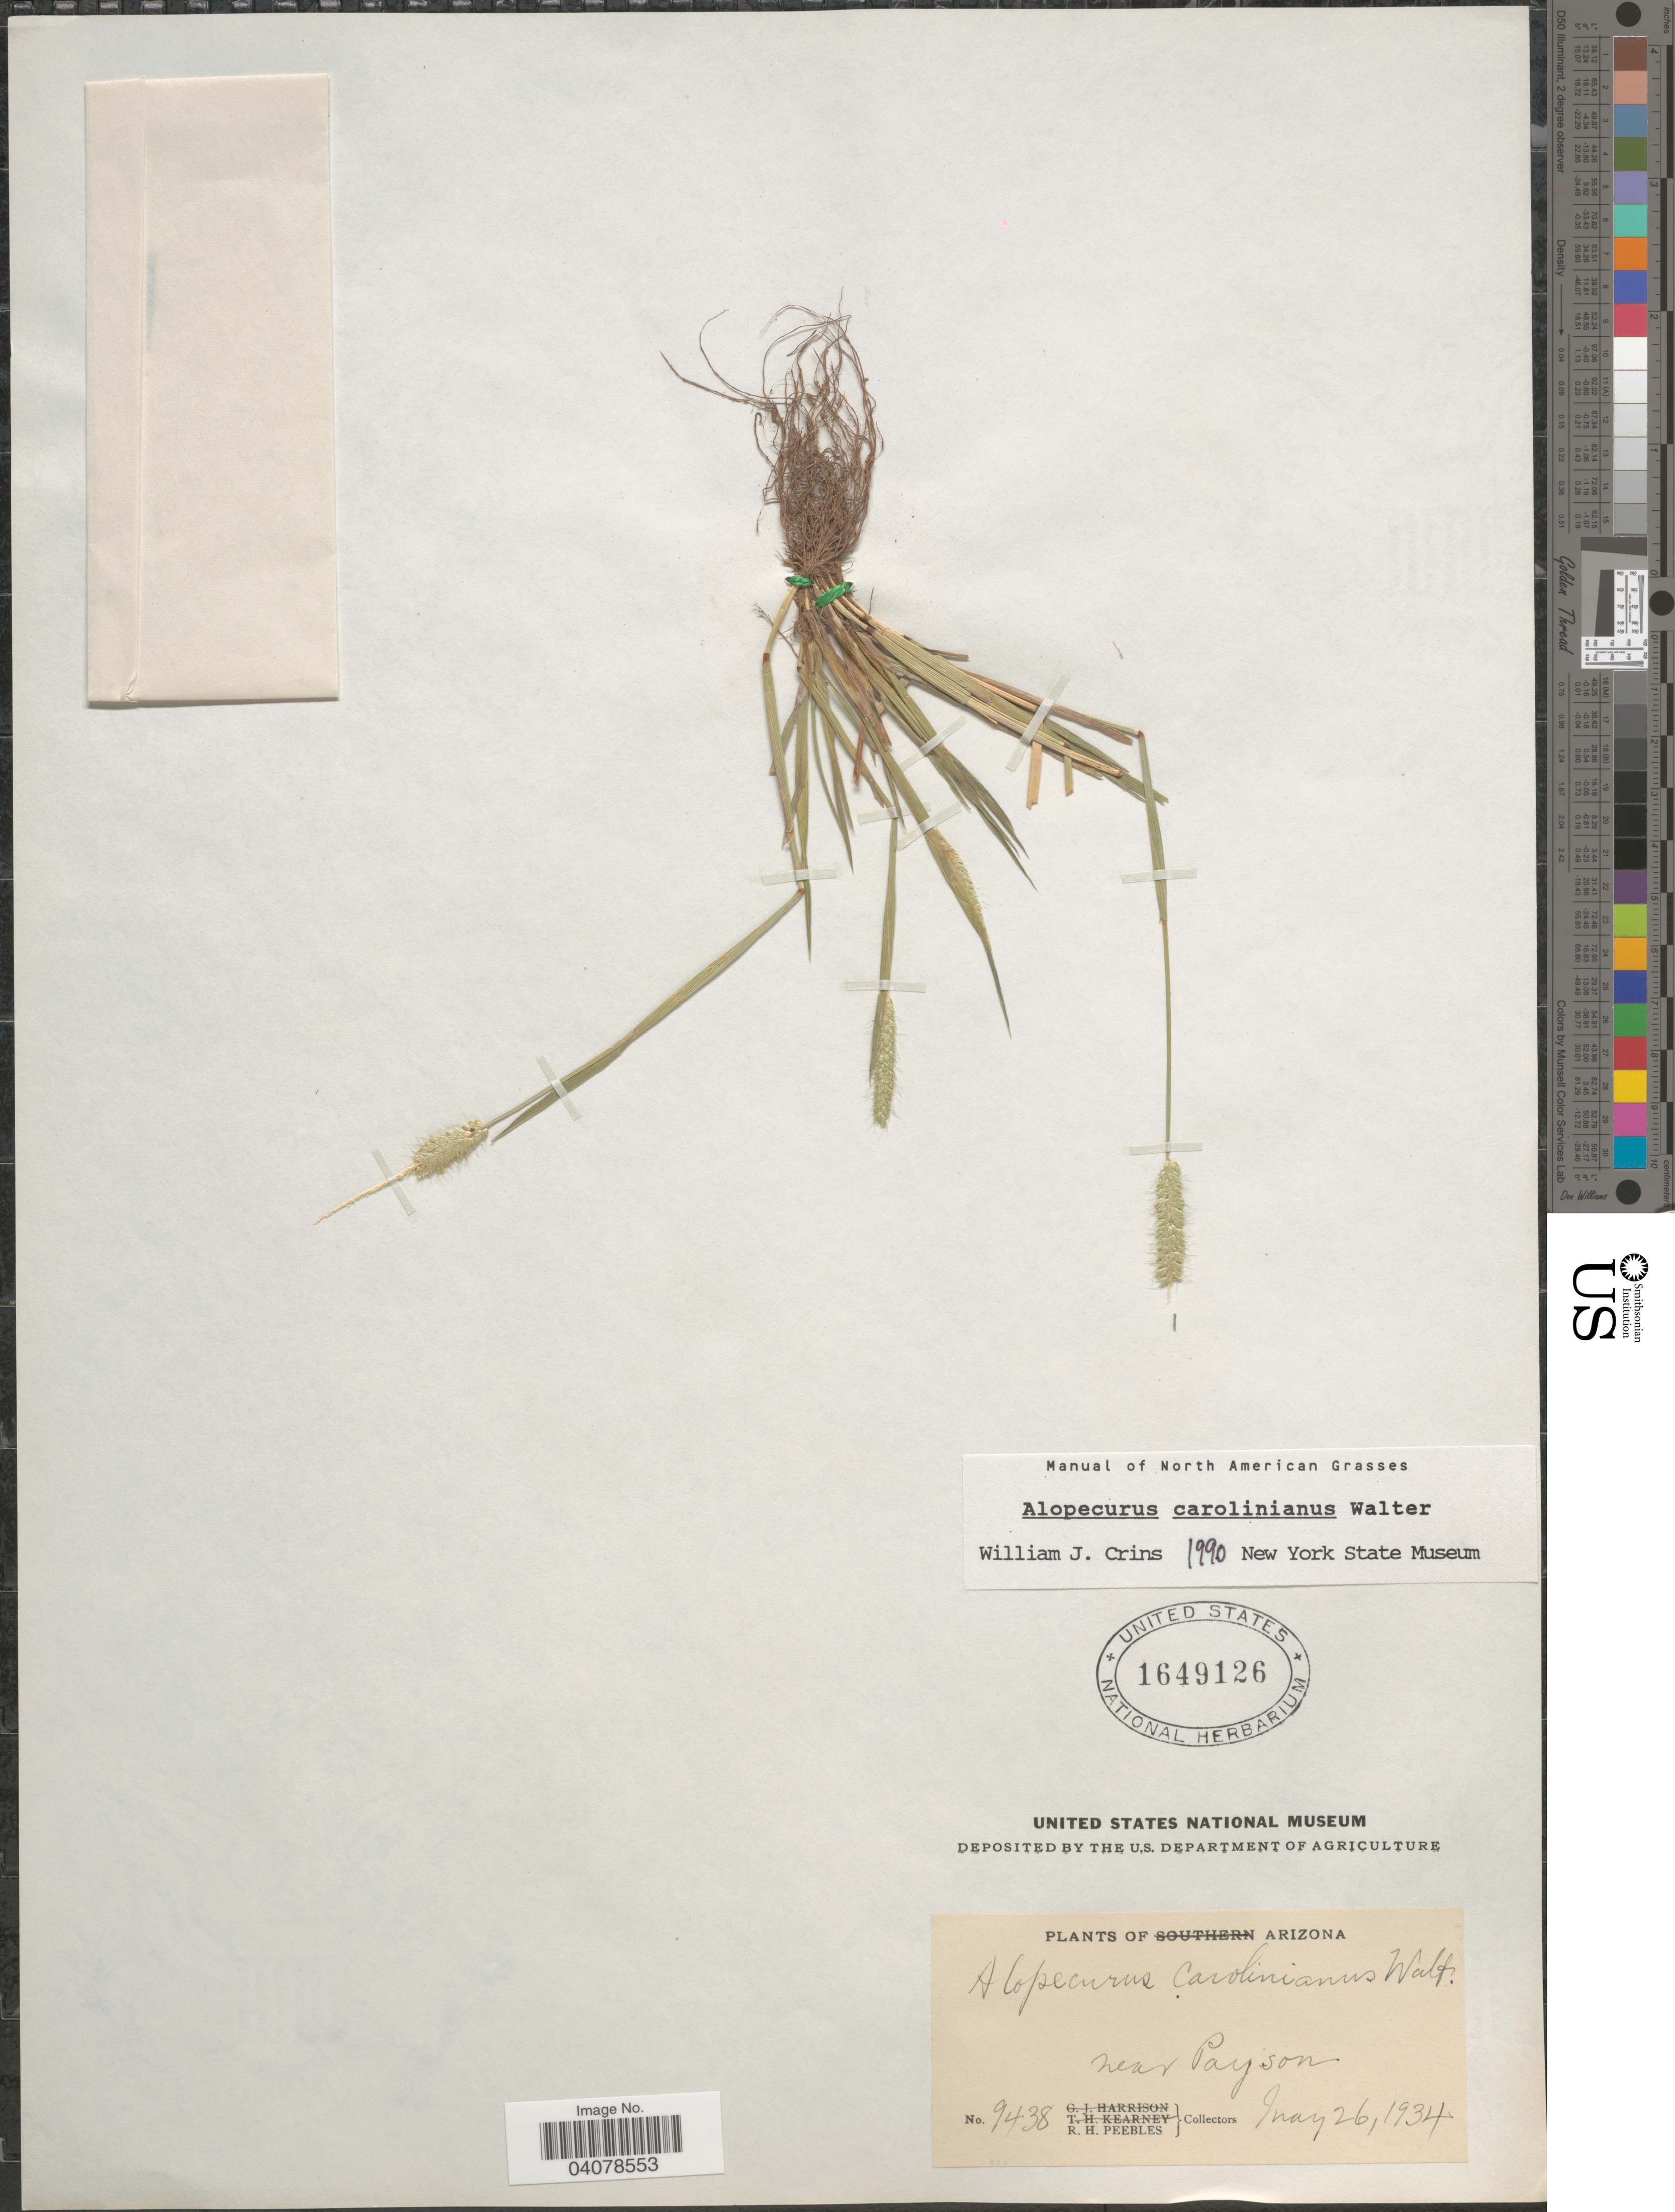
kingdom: Plantae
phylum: Tracheophyta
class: Liliopsida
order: Poales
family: Poaceae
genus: Alopecurus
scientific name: Alopecurus carolinianus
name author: Walter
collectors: R. H. Peebles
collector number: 9438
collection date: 1934-05-26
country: United States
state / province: Arizona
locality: Near Payson.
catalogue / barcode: US 1649126